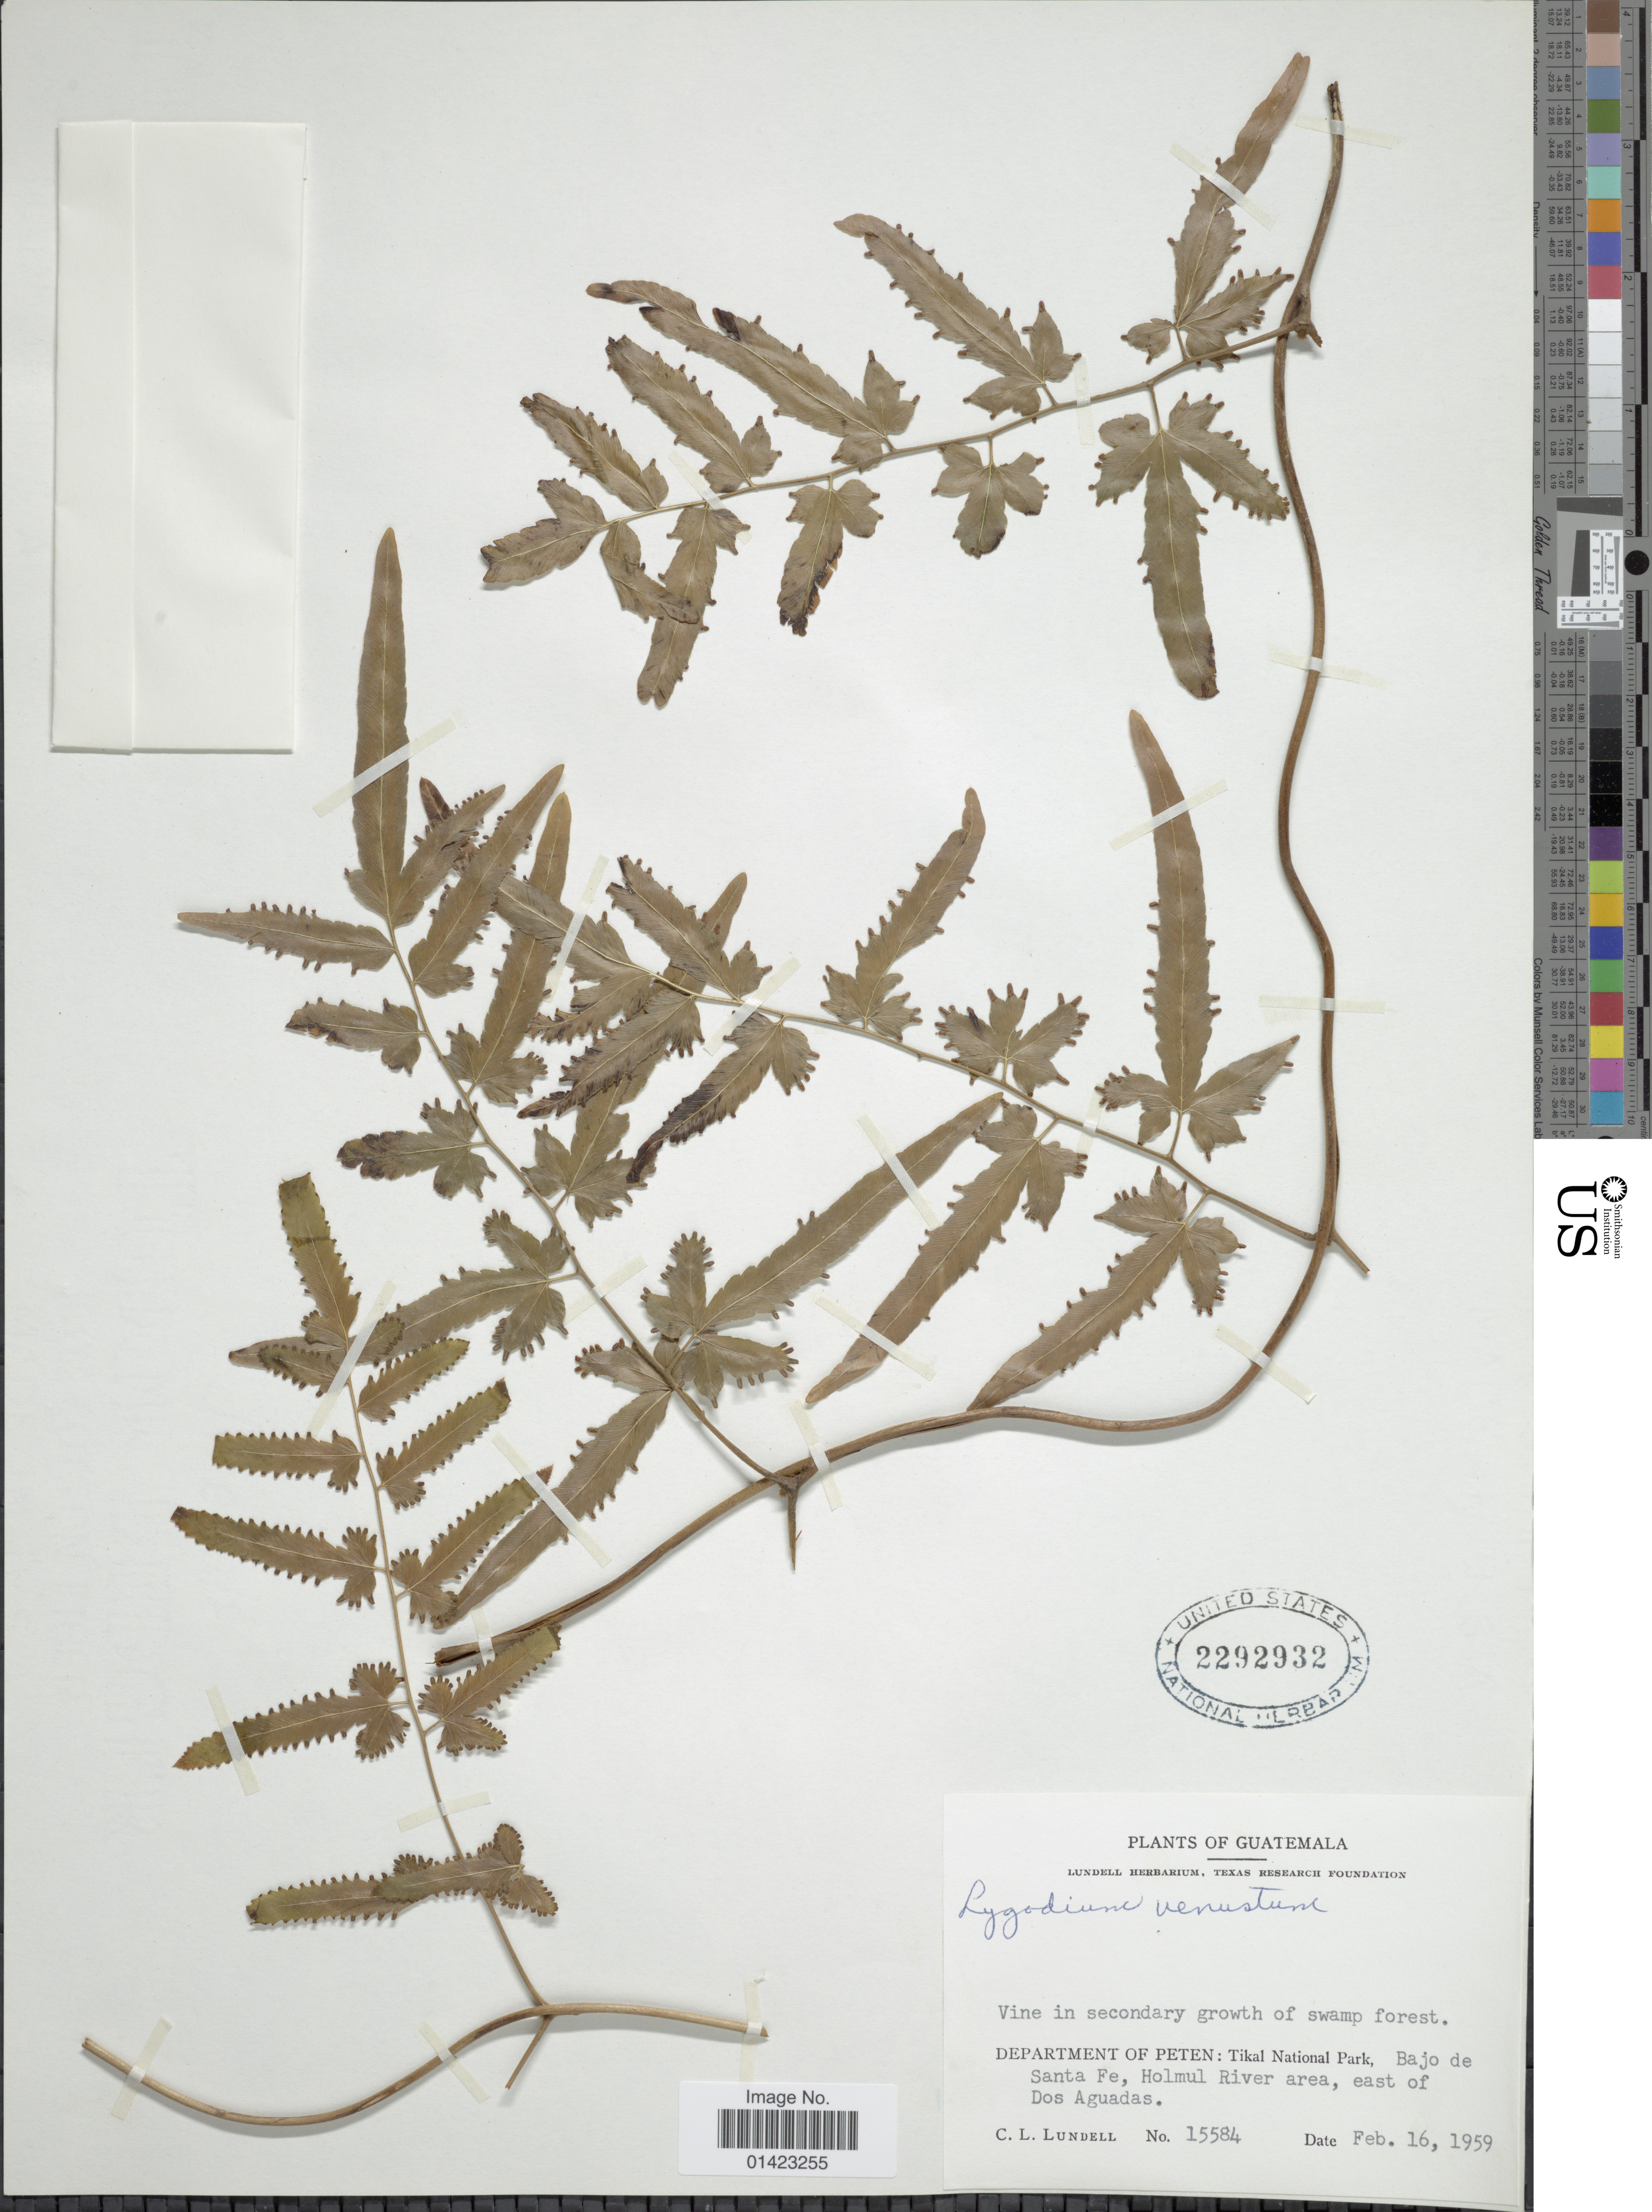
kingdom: Plantae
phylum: Tracheophyta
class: Polypodiopsida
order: Schizaeales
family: Lygodiaceae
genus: Lygodium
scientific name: Lygodium venustum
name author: Sw.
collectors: C. L. Lundell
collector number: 15584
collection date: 1959-02-16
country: Guatemala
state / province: El Petén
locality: Department of Peten: Tikal National park, Bajo de Santa Fe, Holmul River area, east of Dos Aguadas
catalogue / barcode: US 2292932